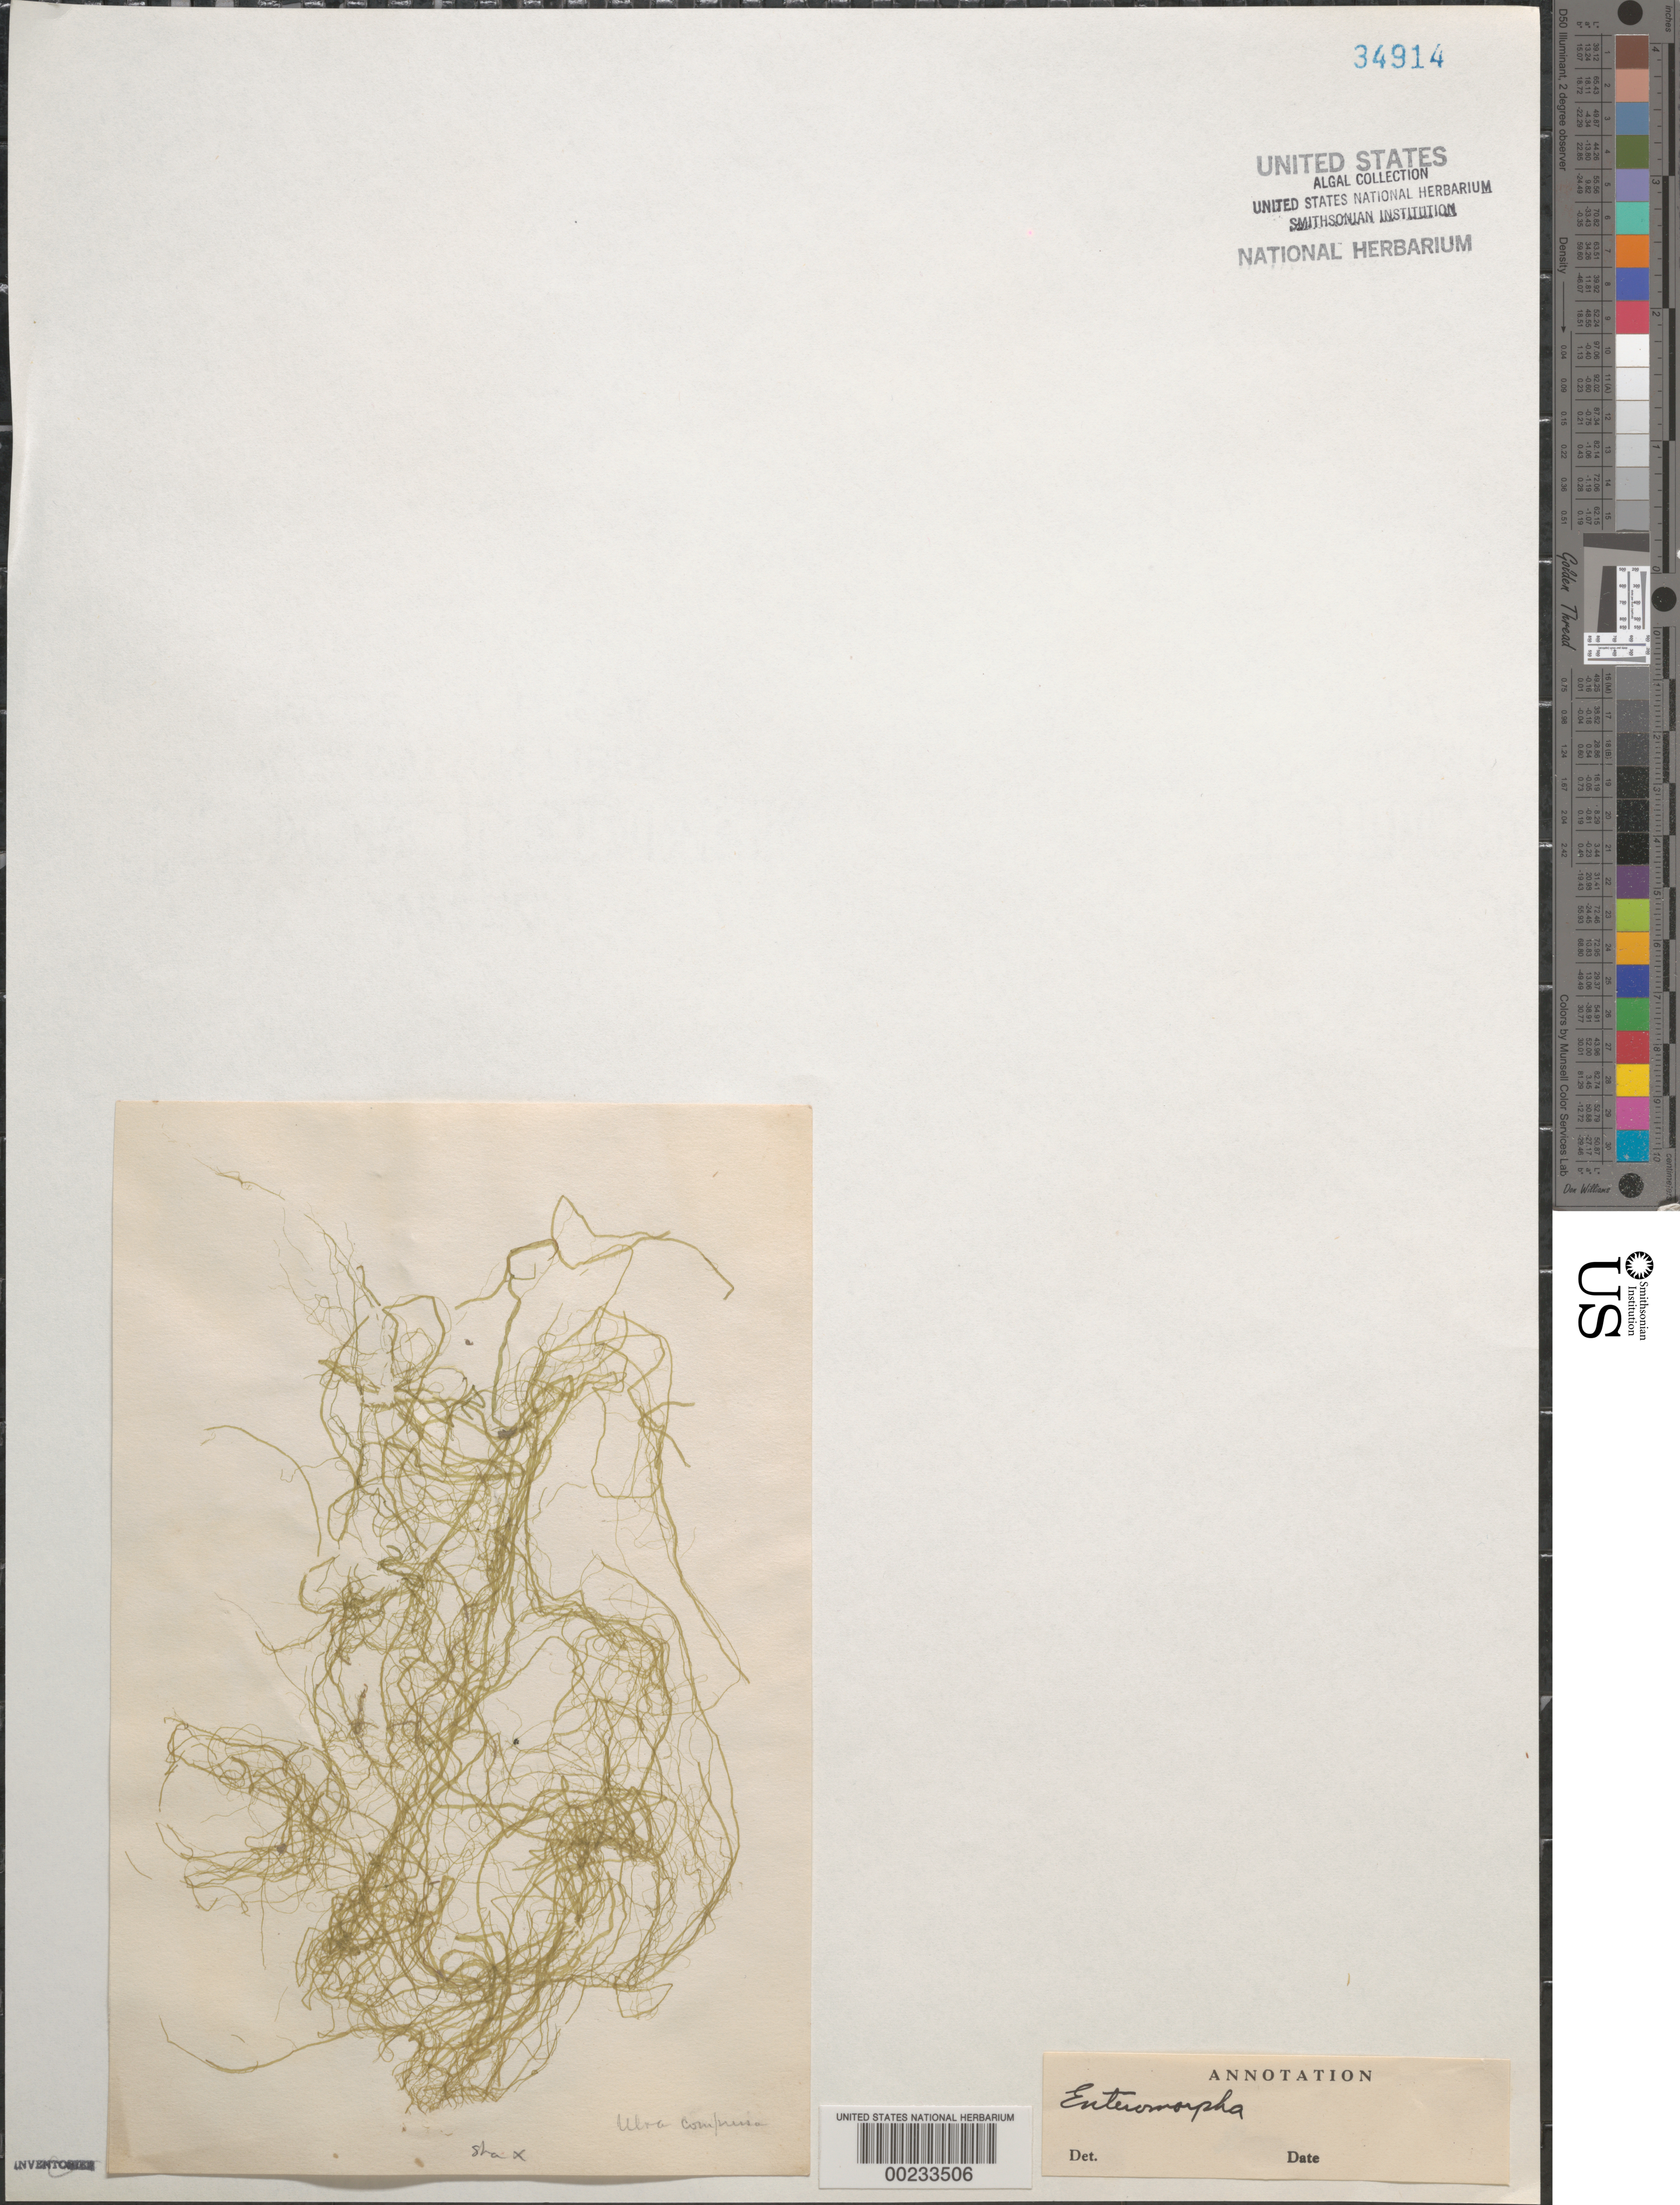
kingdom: Plantae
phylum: Chlorophyta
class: Ulvophyceae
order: Ulvales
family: Ulvaceae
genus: Ulva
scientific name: Ulva sp.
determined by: Algae name updating Project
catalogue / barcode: US 34914